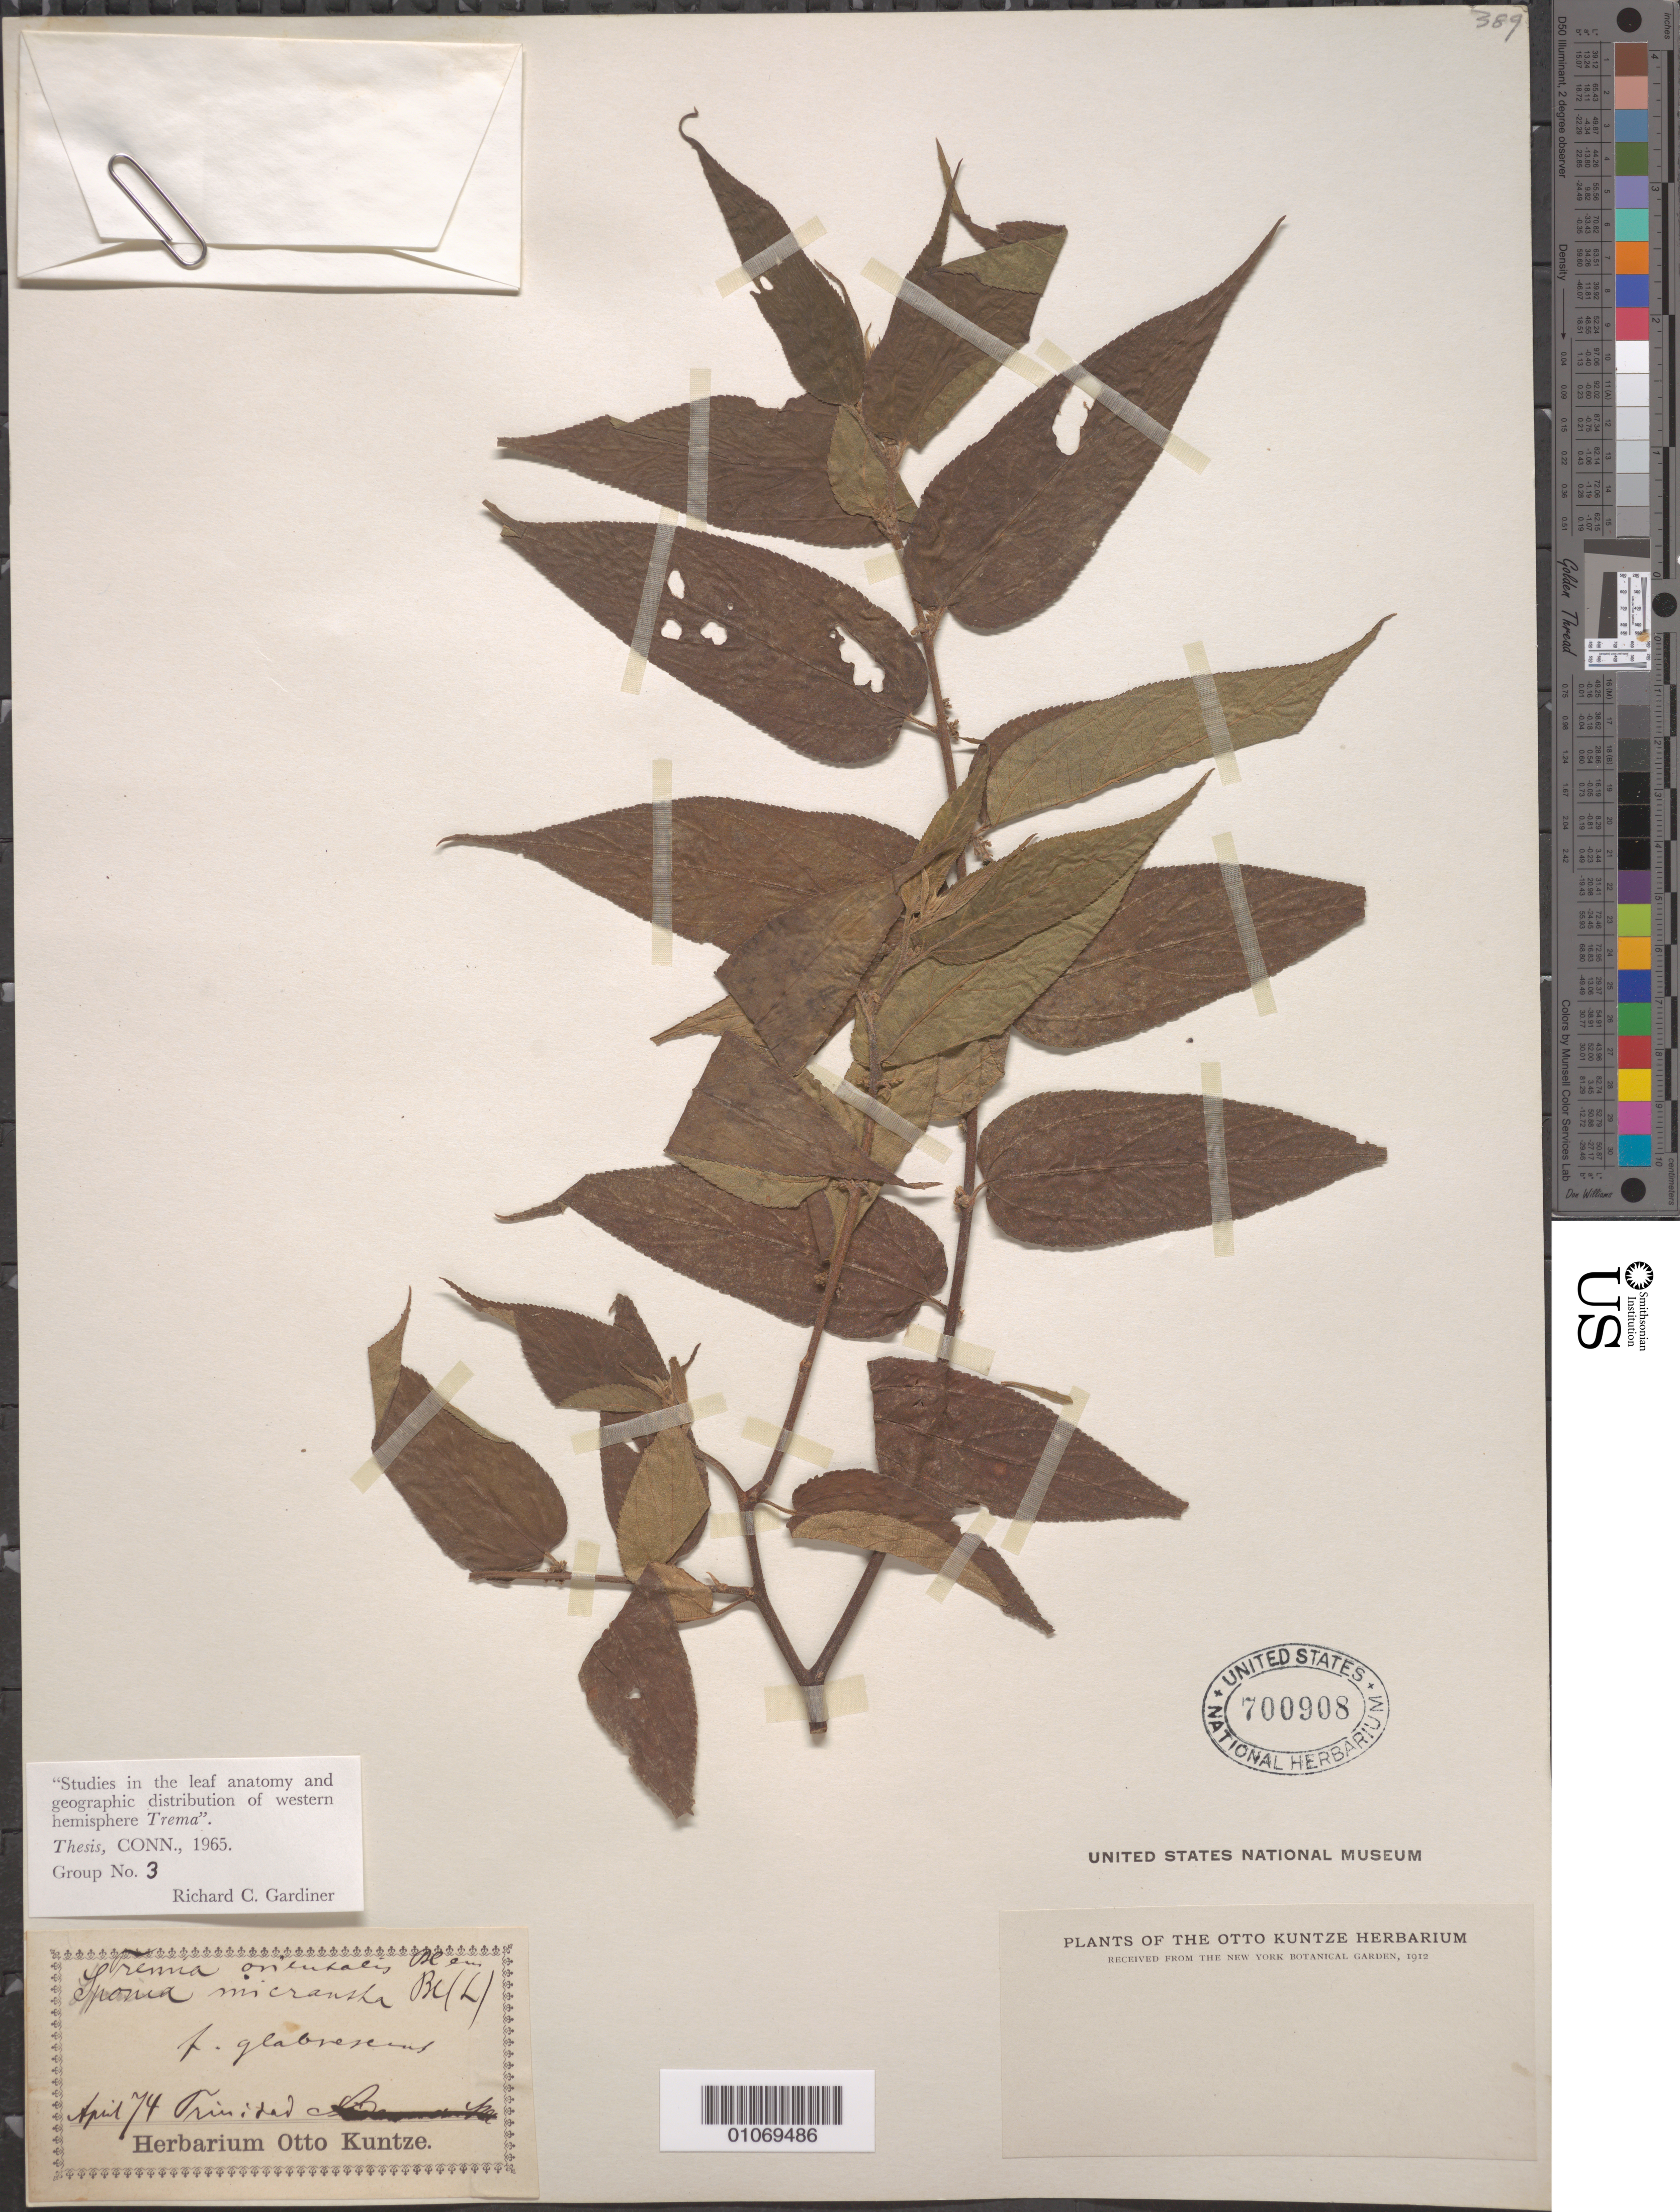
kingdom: Plantae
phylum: Tracheophyta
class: Magnoliopsida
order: Rosales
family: Cannabaceae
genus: Trema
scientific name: Trema micranthum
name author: (L.) Blume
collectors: C.E.O. Kuntze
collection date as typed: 01 Apr 1874 to 30 Apr 1874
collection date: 1874-04-01/1874-04-30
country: Trinidad and Tobago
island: Trinidad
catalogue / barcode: US 700908